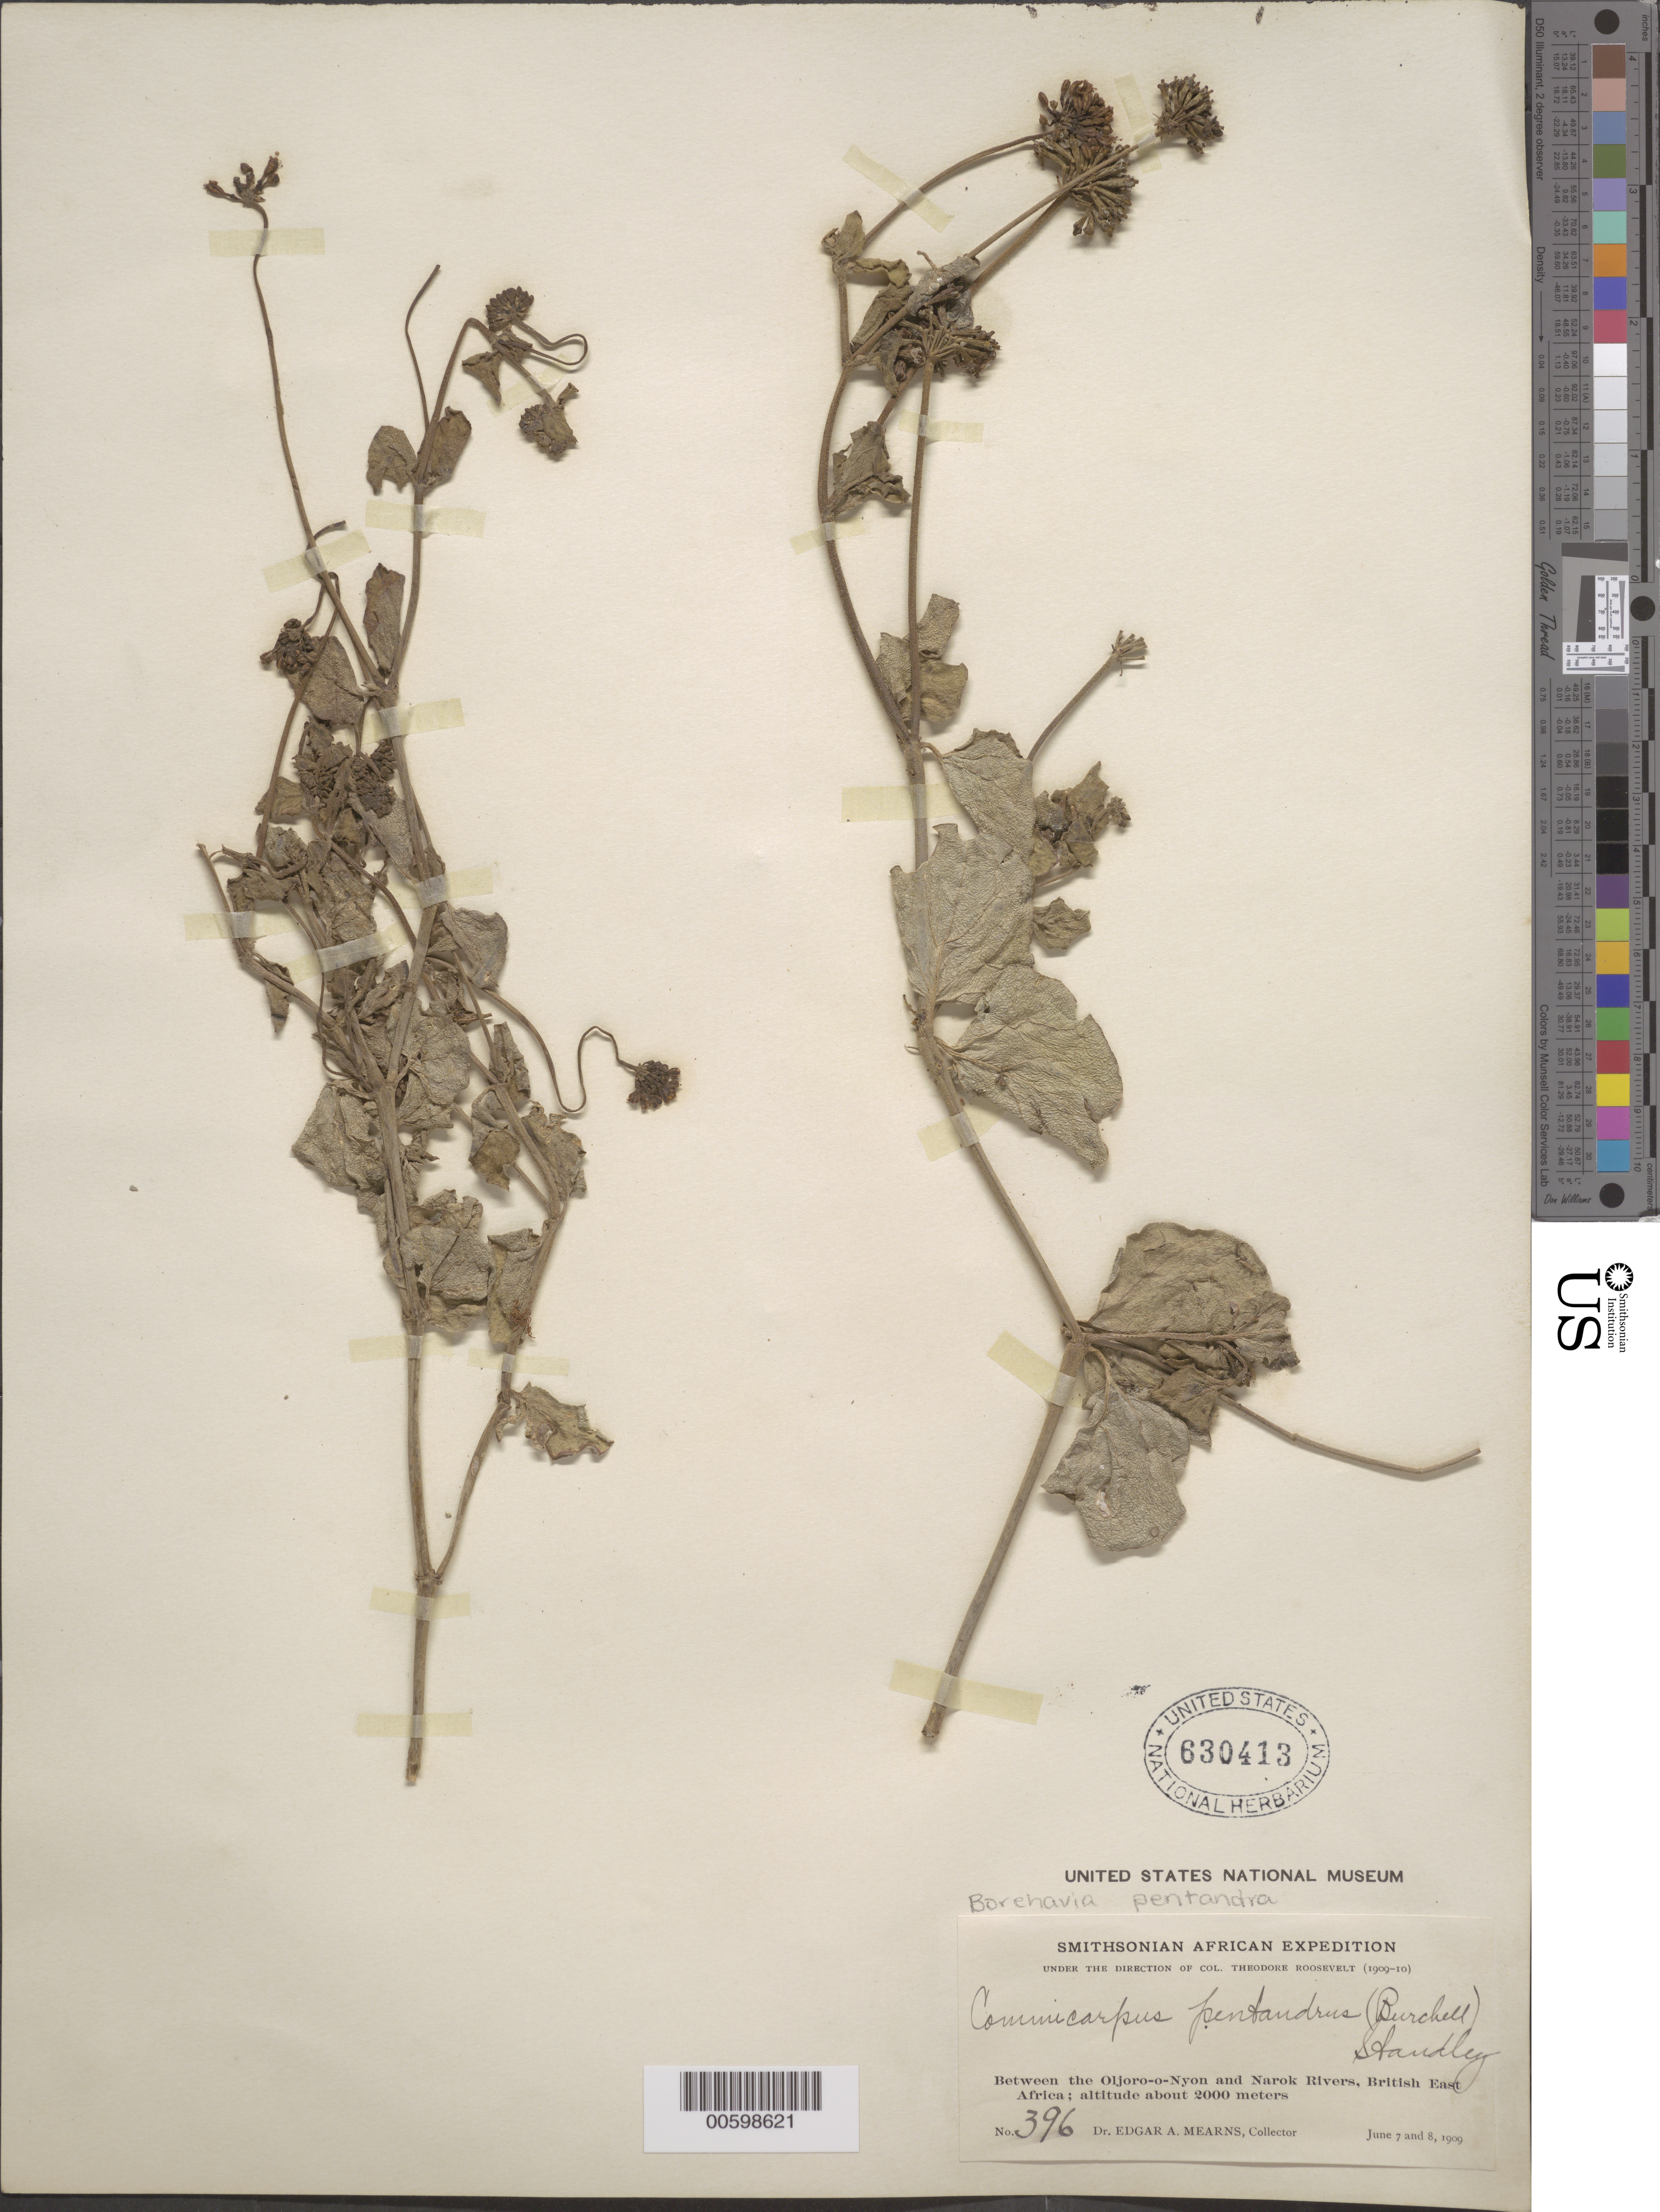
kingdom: Plantae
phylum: Tracheophyta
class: Magnoliopsida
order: Caryophyllales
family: Nyctaginaceae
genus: Boerhavia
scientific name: Boerhavia pentandra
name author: Burch.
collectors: E. A. Mearns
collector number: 396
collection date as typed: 07 Jun 1909 to 08 Jun 1909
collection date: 1909-06-07/1909-06-08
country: Kenya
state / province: Nakuru / Narok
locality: Between the Oljoro-o-Nyon and Narok Rivers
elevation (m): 2000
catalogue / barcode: US 630413